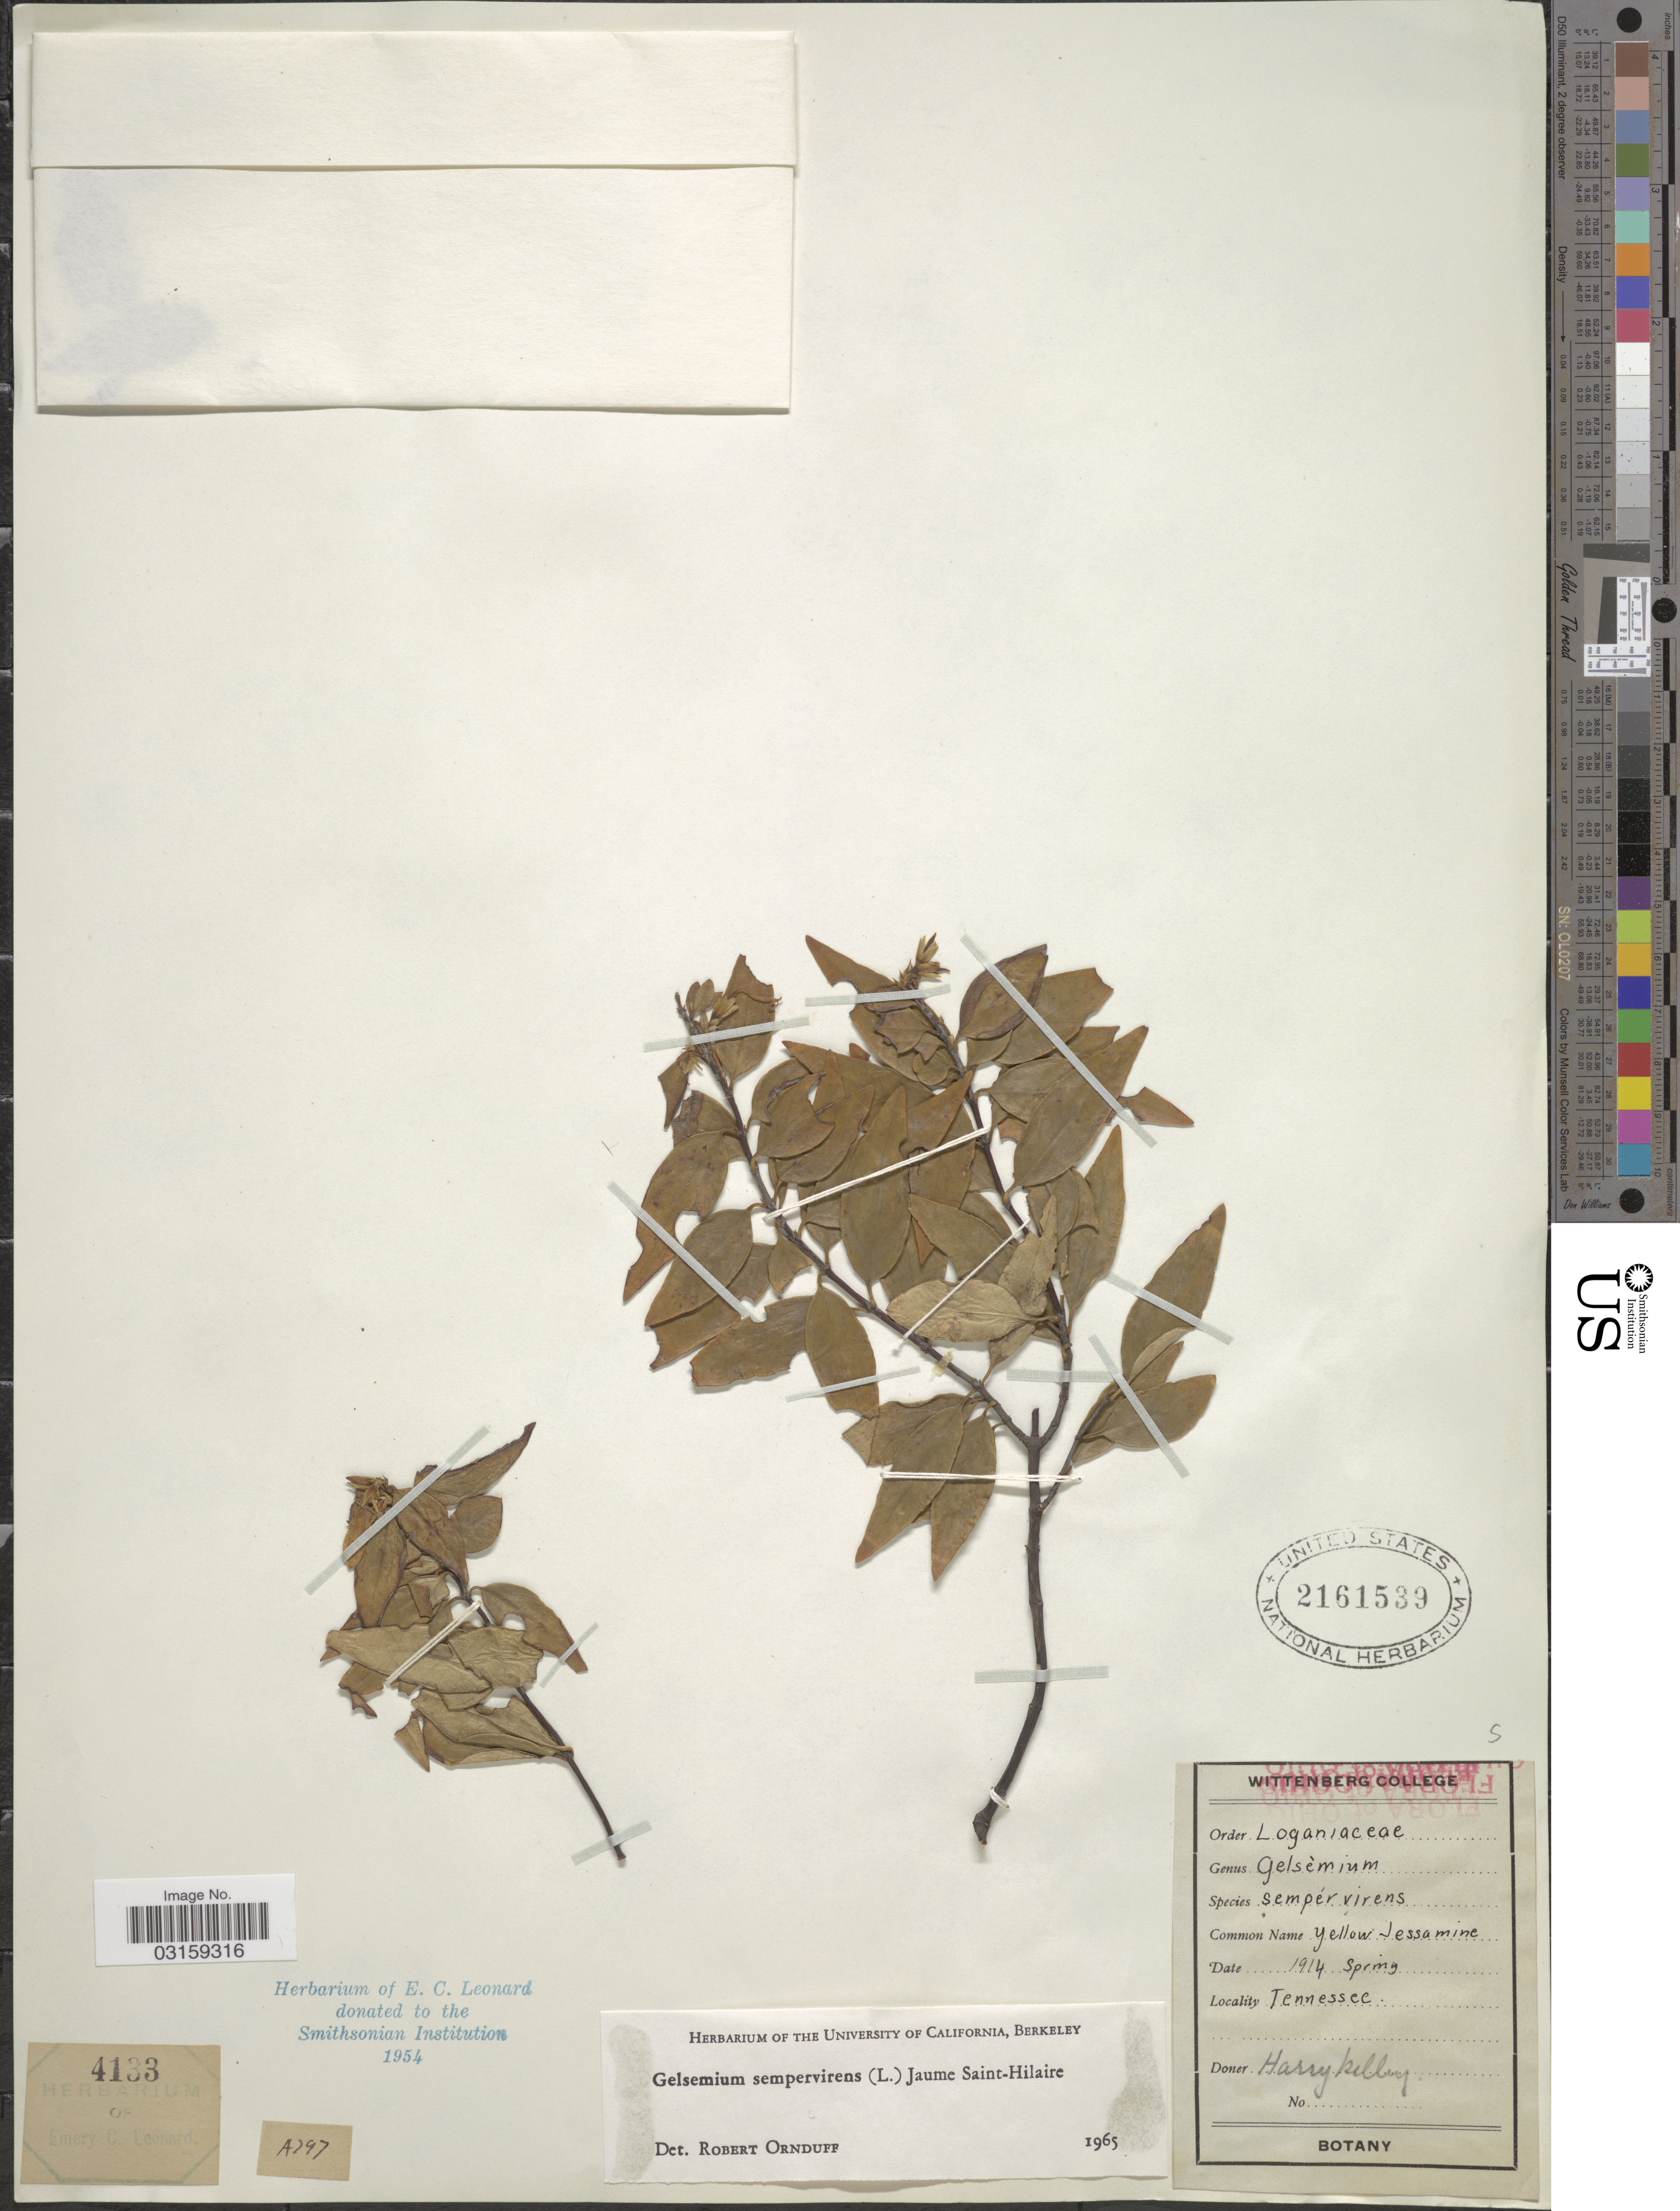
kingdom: Plantae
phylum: Tracheophyta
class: Magnoliopsida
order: Gentianales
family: Gelsemiaceae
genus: Gelsemium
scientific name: Gelsemium sempervirens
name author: (L.) J. St.-Hil.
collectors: Wittenberg College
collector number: A297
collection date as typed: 1914 Spring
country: United States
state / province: Tennessee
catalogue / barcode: US 2161539